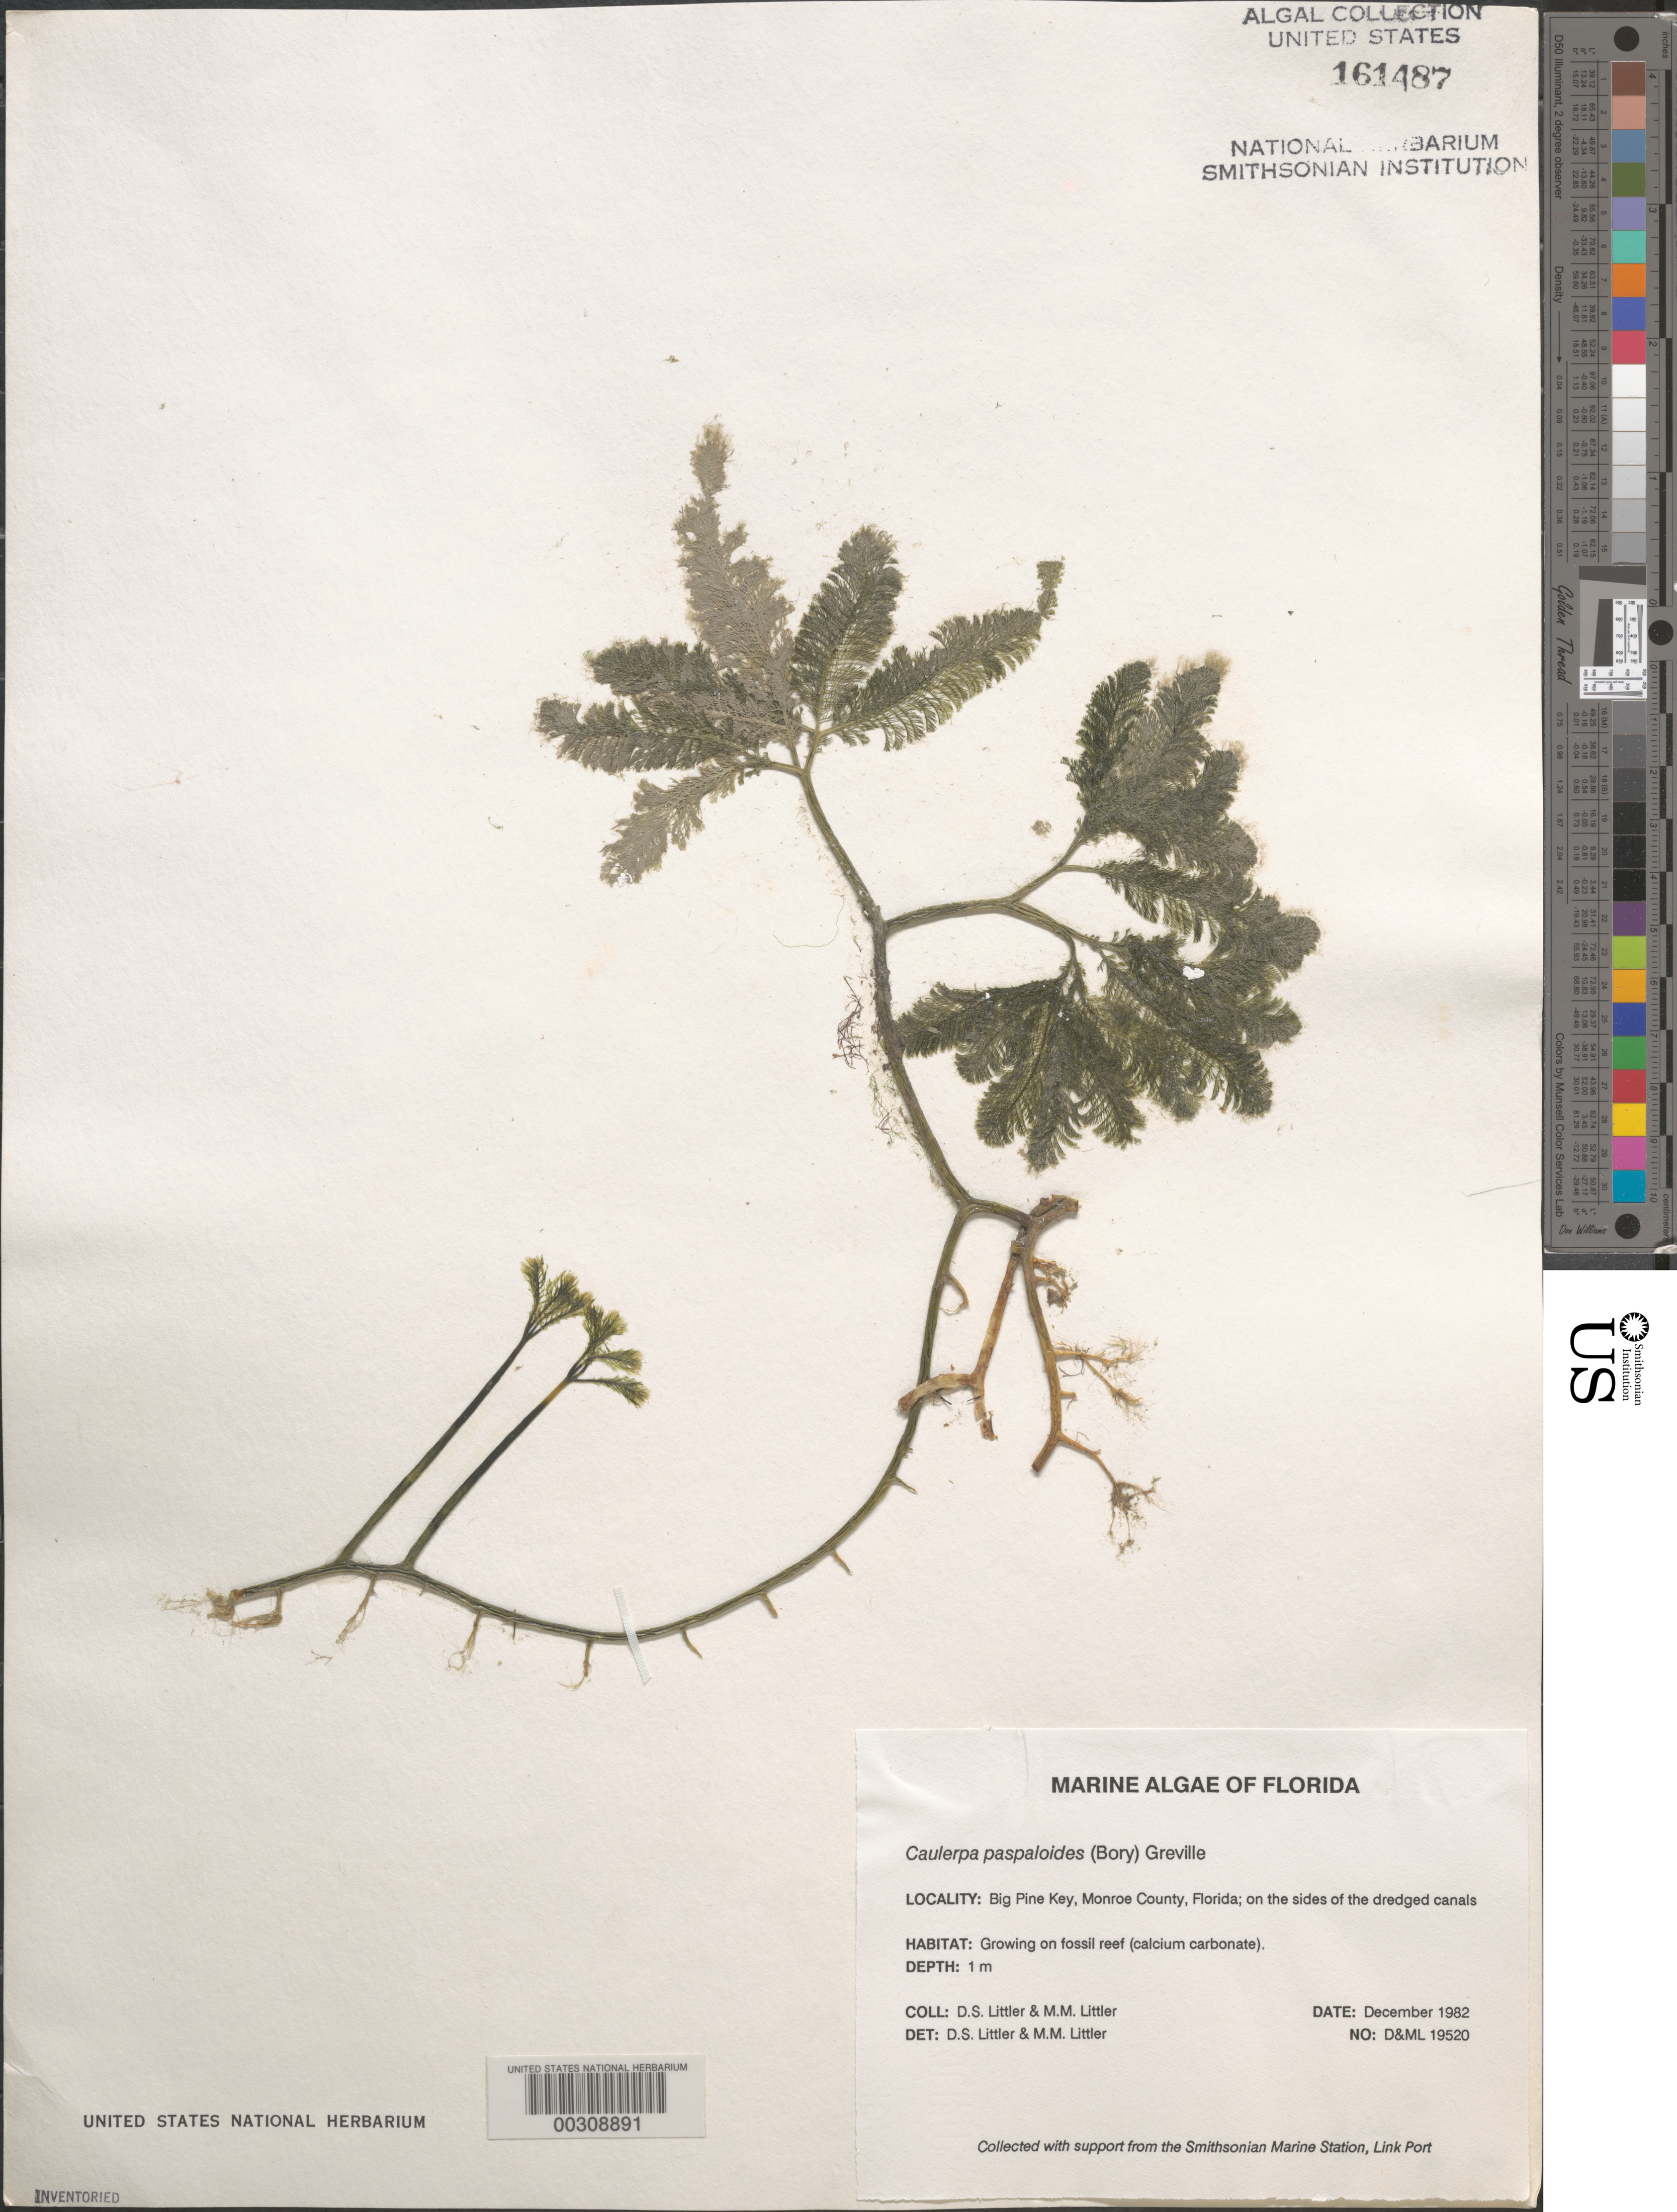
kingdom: Plantae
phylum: Chlorophyta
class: Ulvophyceae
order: Bryopsidales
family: Caulerpaceae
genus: Caulerpa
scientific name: Caulerpa paspaloides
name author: (Bory) Grev.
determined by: Littler, D. S.; Littler, M. M.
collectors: D. S. Littler & M. M. Littler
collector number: D&ML 19520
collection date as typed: Dec 1982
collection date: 1982-12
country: United States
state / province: Florida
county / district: Monroe County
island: Big Pine Key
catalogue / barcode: US 161487